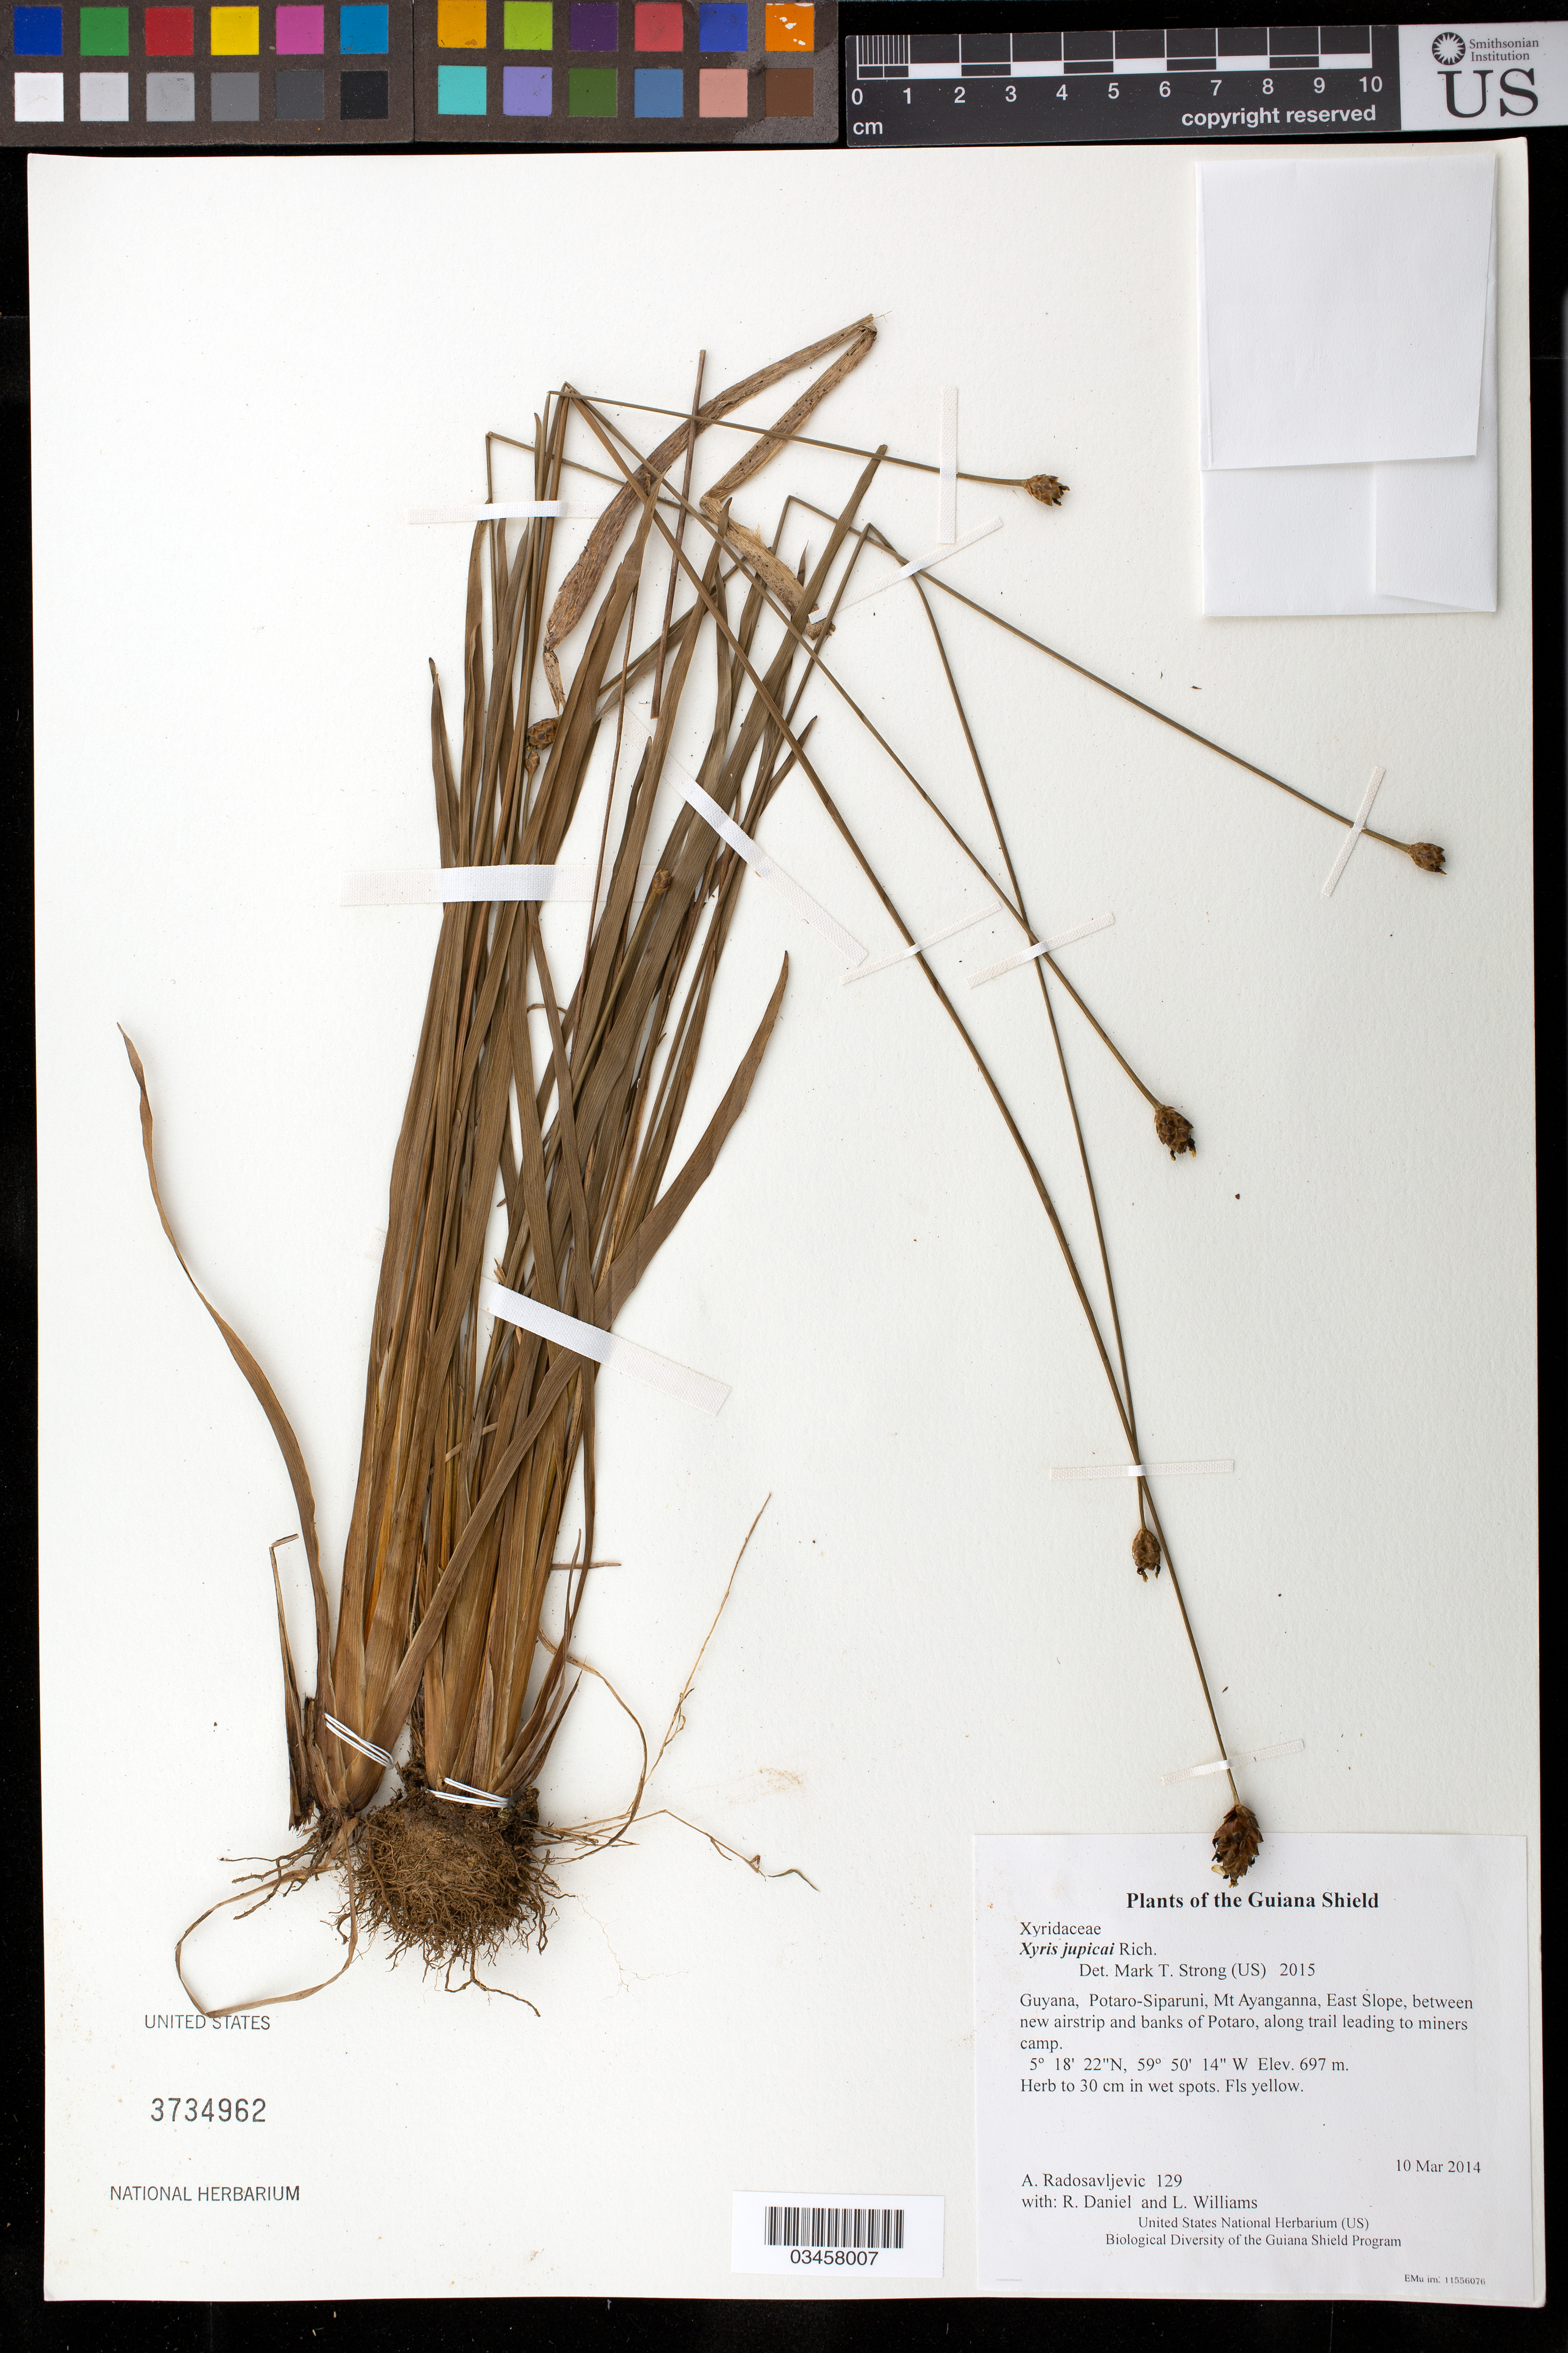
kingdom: Plantae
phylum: Tracheophyta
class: Liliopsida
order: Poales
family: Xyridaceae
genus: Xyris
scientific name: Xyris jupicai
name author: Rich.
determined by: Strong, M. T., (US), Smithsonian Institution - National Museum of Natural History (UNITED STATES)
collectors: A. Radosavljevic, R. Daniel & L. Williams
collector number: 129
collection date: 2014-03-10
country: Guyana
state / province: Potaro-Siparuni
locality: Mt Ayanganna, East Slope, between new airstrip and banks of Potaro, along trail leading to miners camp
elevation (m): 697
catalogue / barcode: US 3734962